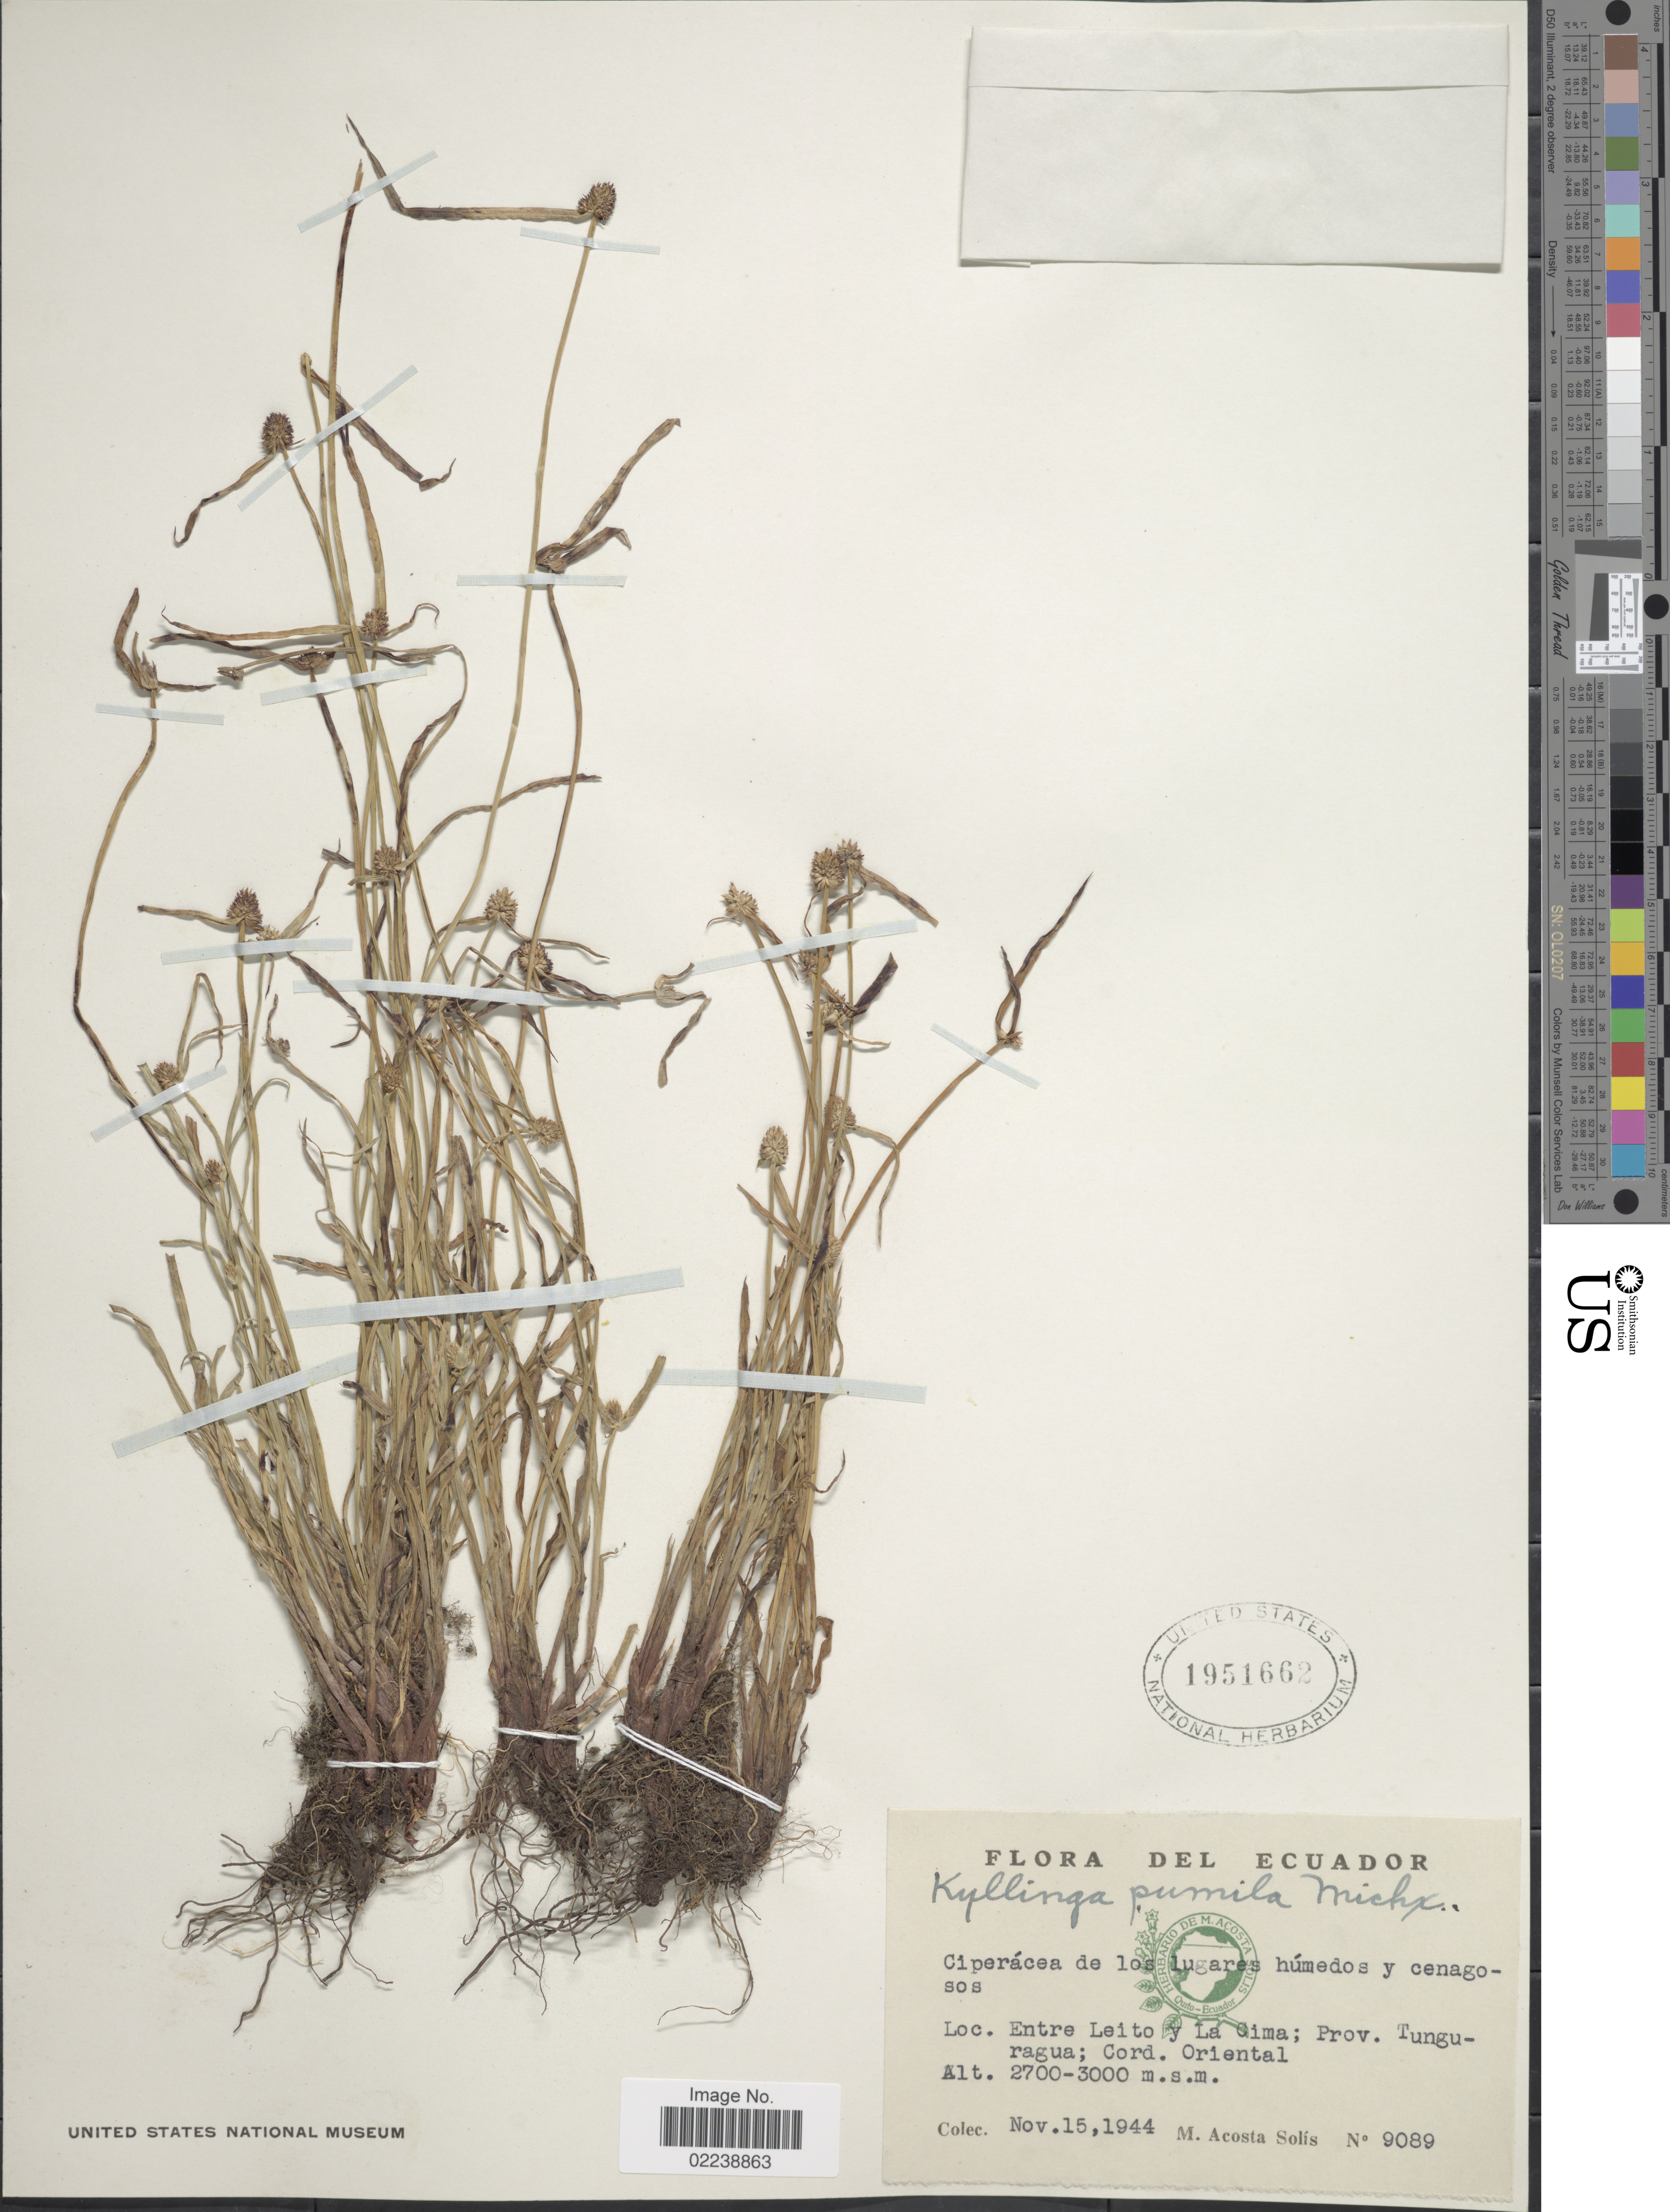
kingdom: Plantae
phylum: Tracheophyta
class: Liliopsida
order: Poales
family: Cyperaceae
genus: Cyperus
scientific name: Cyperus hortensis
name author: (Salzm. ex Steud.) Dorr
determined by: Strong, Mark T., (BOT), Smithsonian Institution - National Museum of Natural History (UNITED STATES)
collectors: M. Acosta Solis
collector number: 9089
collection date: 1944-11-15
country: Ecuador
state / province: Tungurahua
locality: Entre Leito y La Cima; Cord. Oriental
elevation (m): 2700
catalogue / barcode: US 1951662